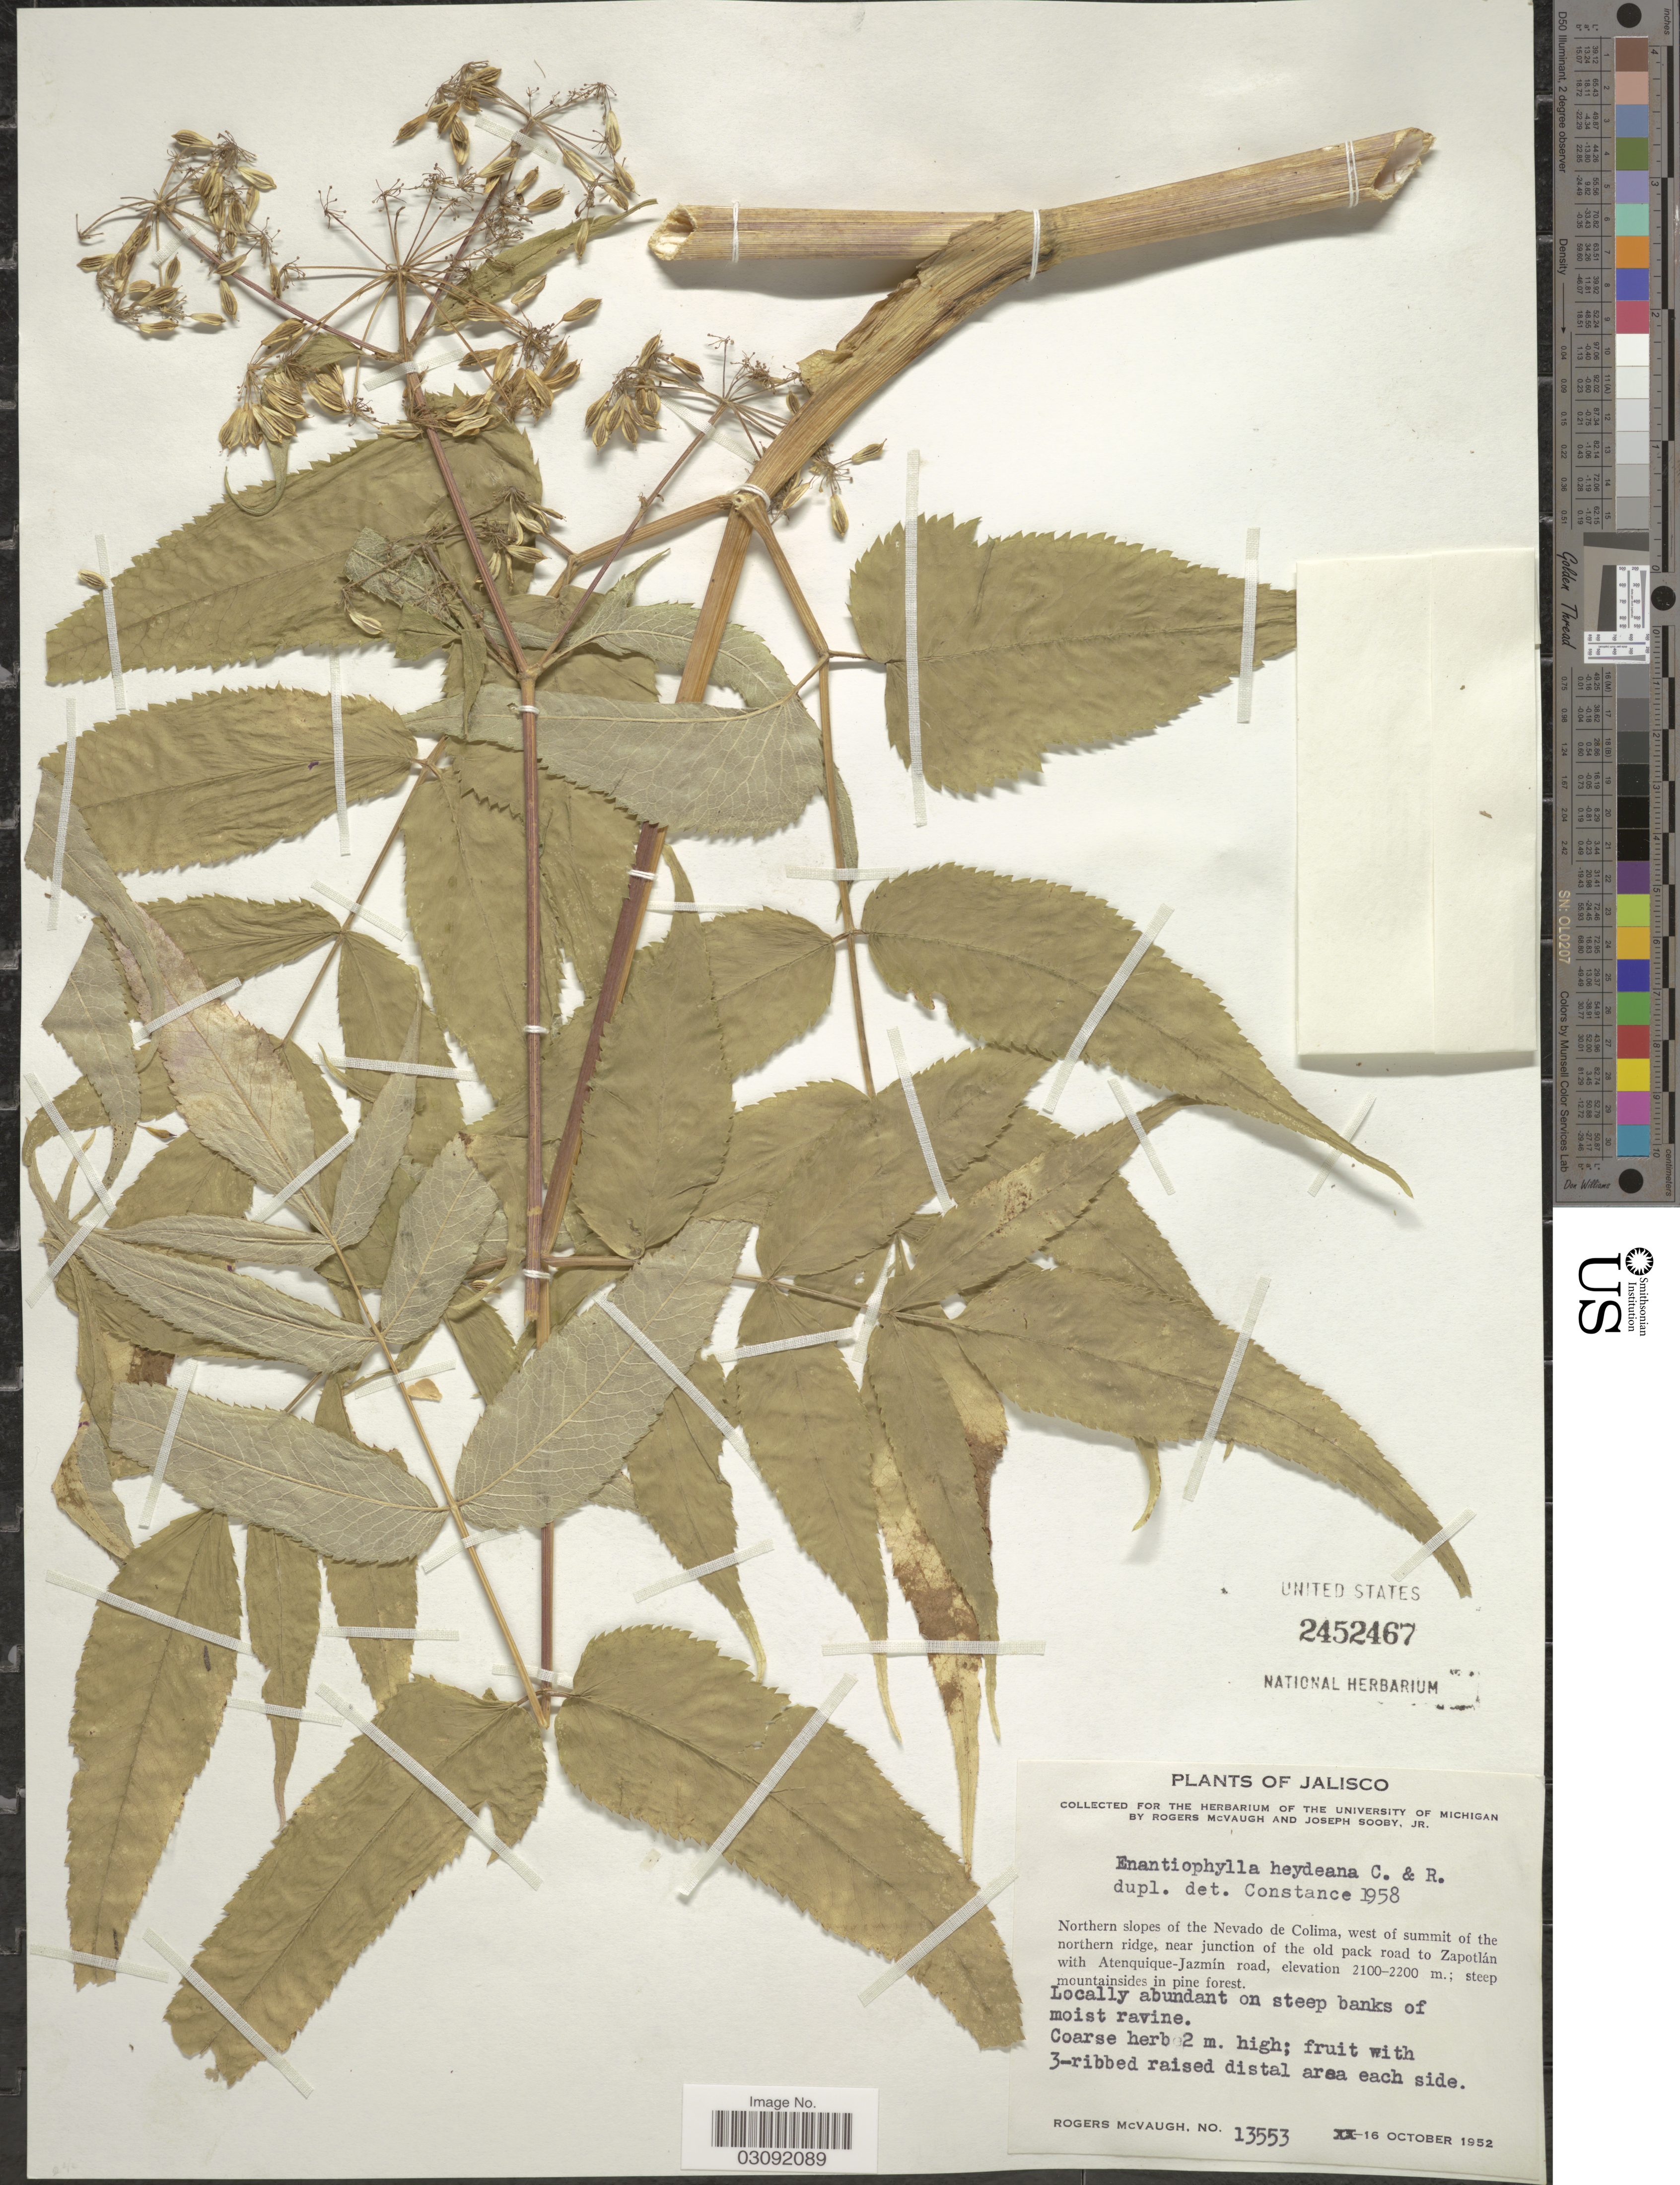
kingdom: Plantae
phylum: Tracheophyta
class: Magnoliopsida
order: Apiales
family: Apiaceae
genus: Enantiophylla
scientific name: Enantiophylla heydeana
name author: J.M. Coult. & Rose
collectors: R. McVaugh & J. Sooby Jr.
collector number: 13553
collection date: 1952-10-16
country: Mexico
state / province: Jalisco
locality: Northern slopes of the Nevado de Colima, west of summit of the northern ridge, near junction of the old pack road to Zapotlán with Atenquique-Jazmín road.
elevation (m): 2100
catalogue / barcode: US 2452467